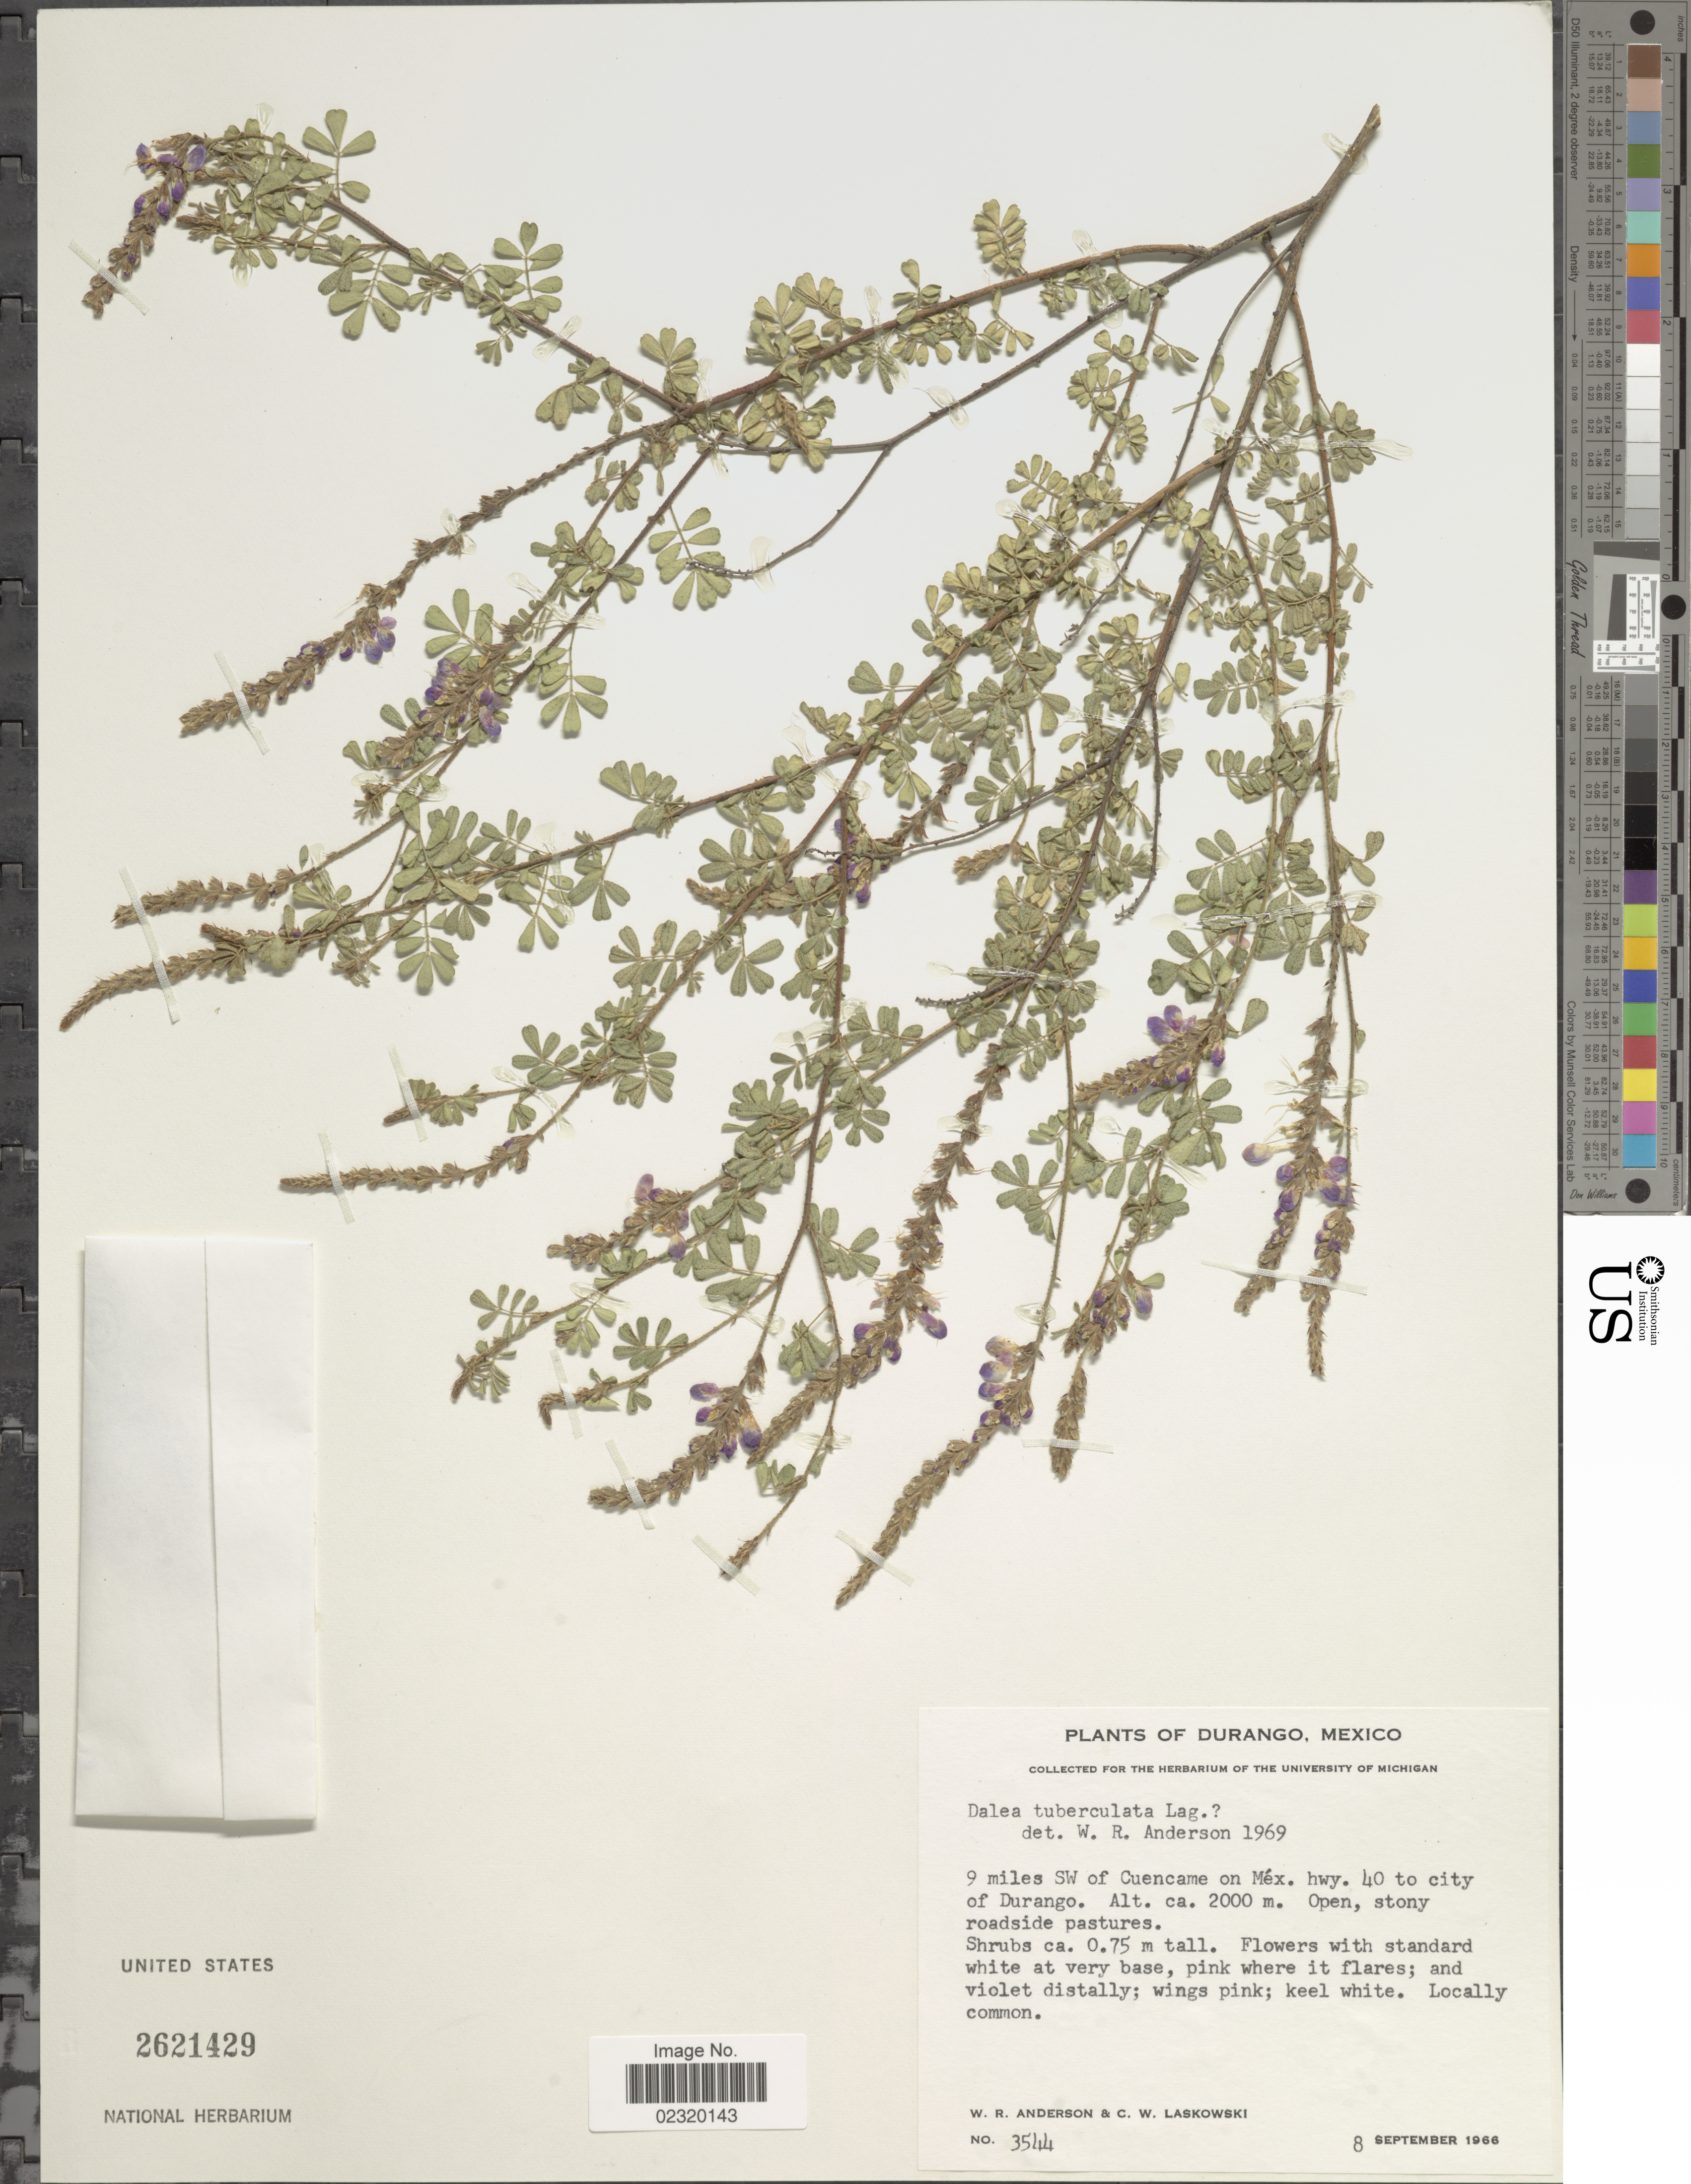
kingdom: Plantae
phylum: Tracheophyta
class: Magnoliopsida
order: Fabales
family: Fabaceae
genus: Dalea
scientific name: Dalea tuberculata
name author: Lag.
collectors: W. Anderson & C. Laskowski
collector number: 3544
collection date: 1966-09-08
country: Mexico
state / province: Durango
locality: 9 miles SW of Cuencame on Méx. hwy. 40 to city of Durango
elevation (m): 2000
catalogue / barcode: US 2621429